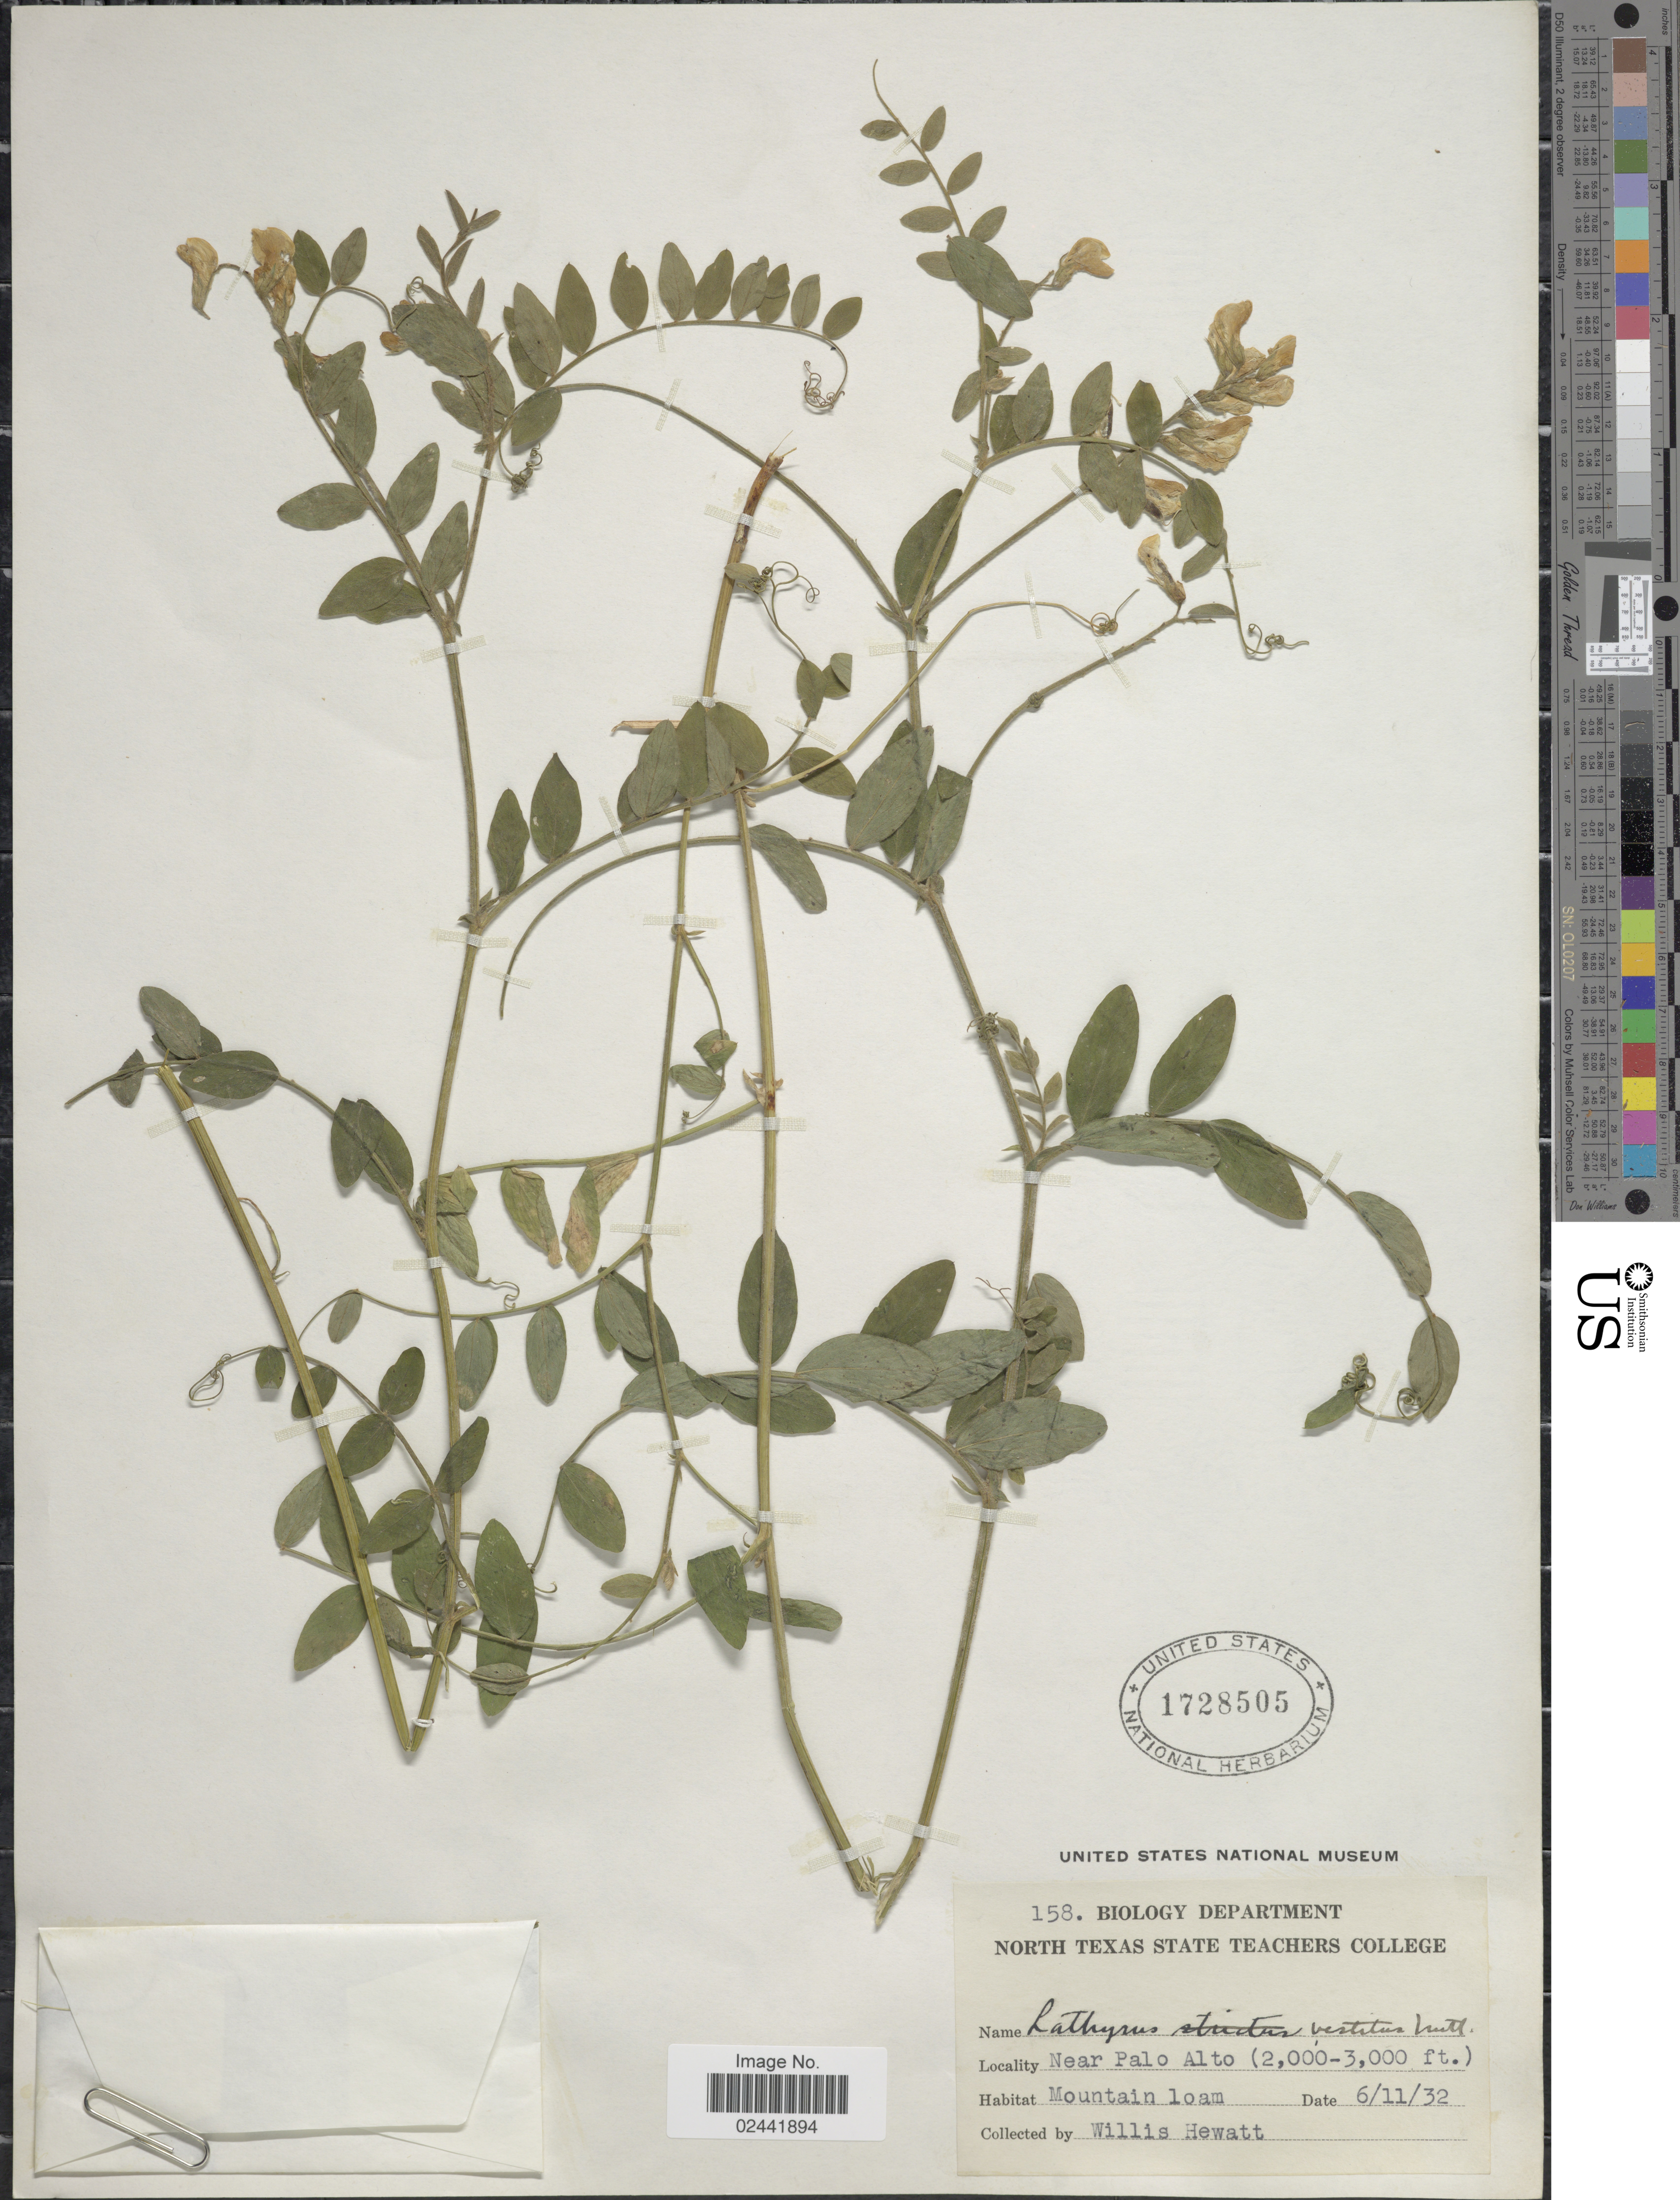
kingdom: Plantae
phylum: Tracheophyta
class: Magnoliopsida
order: Fabales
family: Fabaceae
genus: Lathyrus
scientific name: Lathyrus vestitus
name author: Nutt.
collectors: W. Hewatt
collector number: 158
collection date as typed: Transcribed d/m/y: 11/6/32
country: United States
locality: Near Palo Alto. Mountain loam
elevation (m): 610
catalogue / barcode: US 1728505